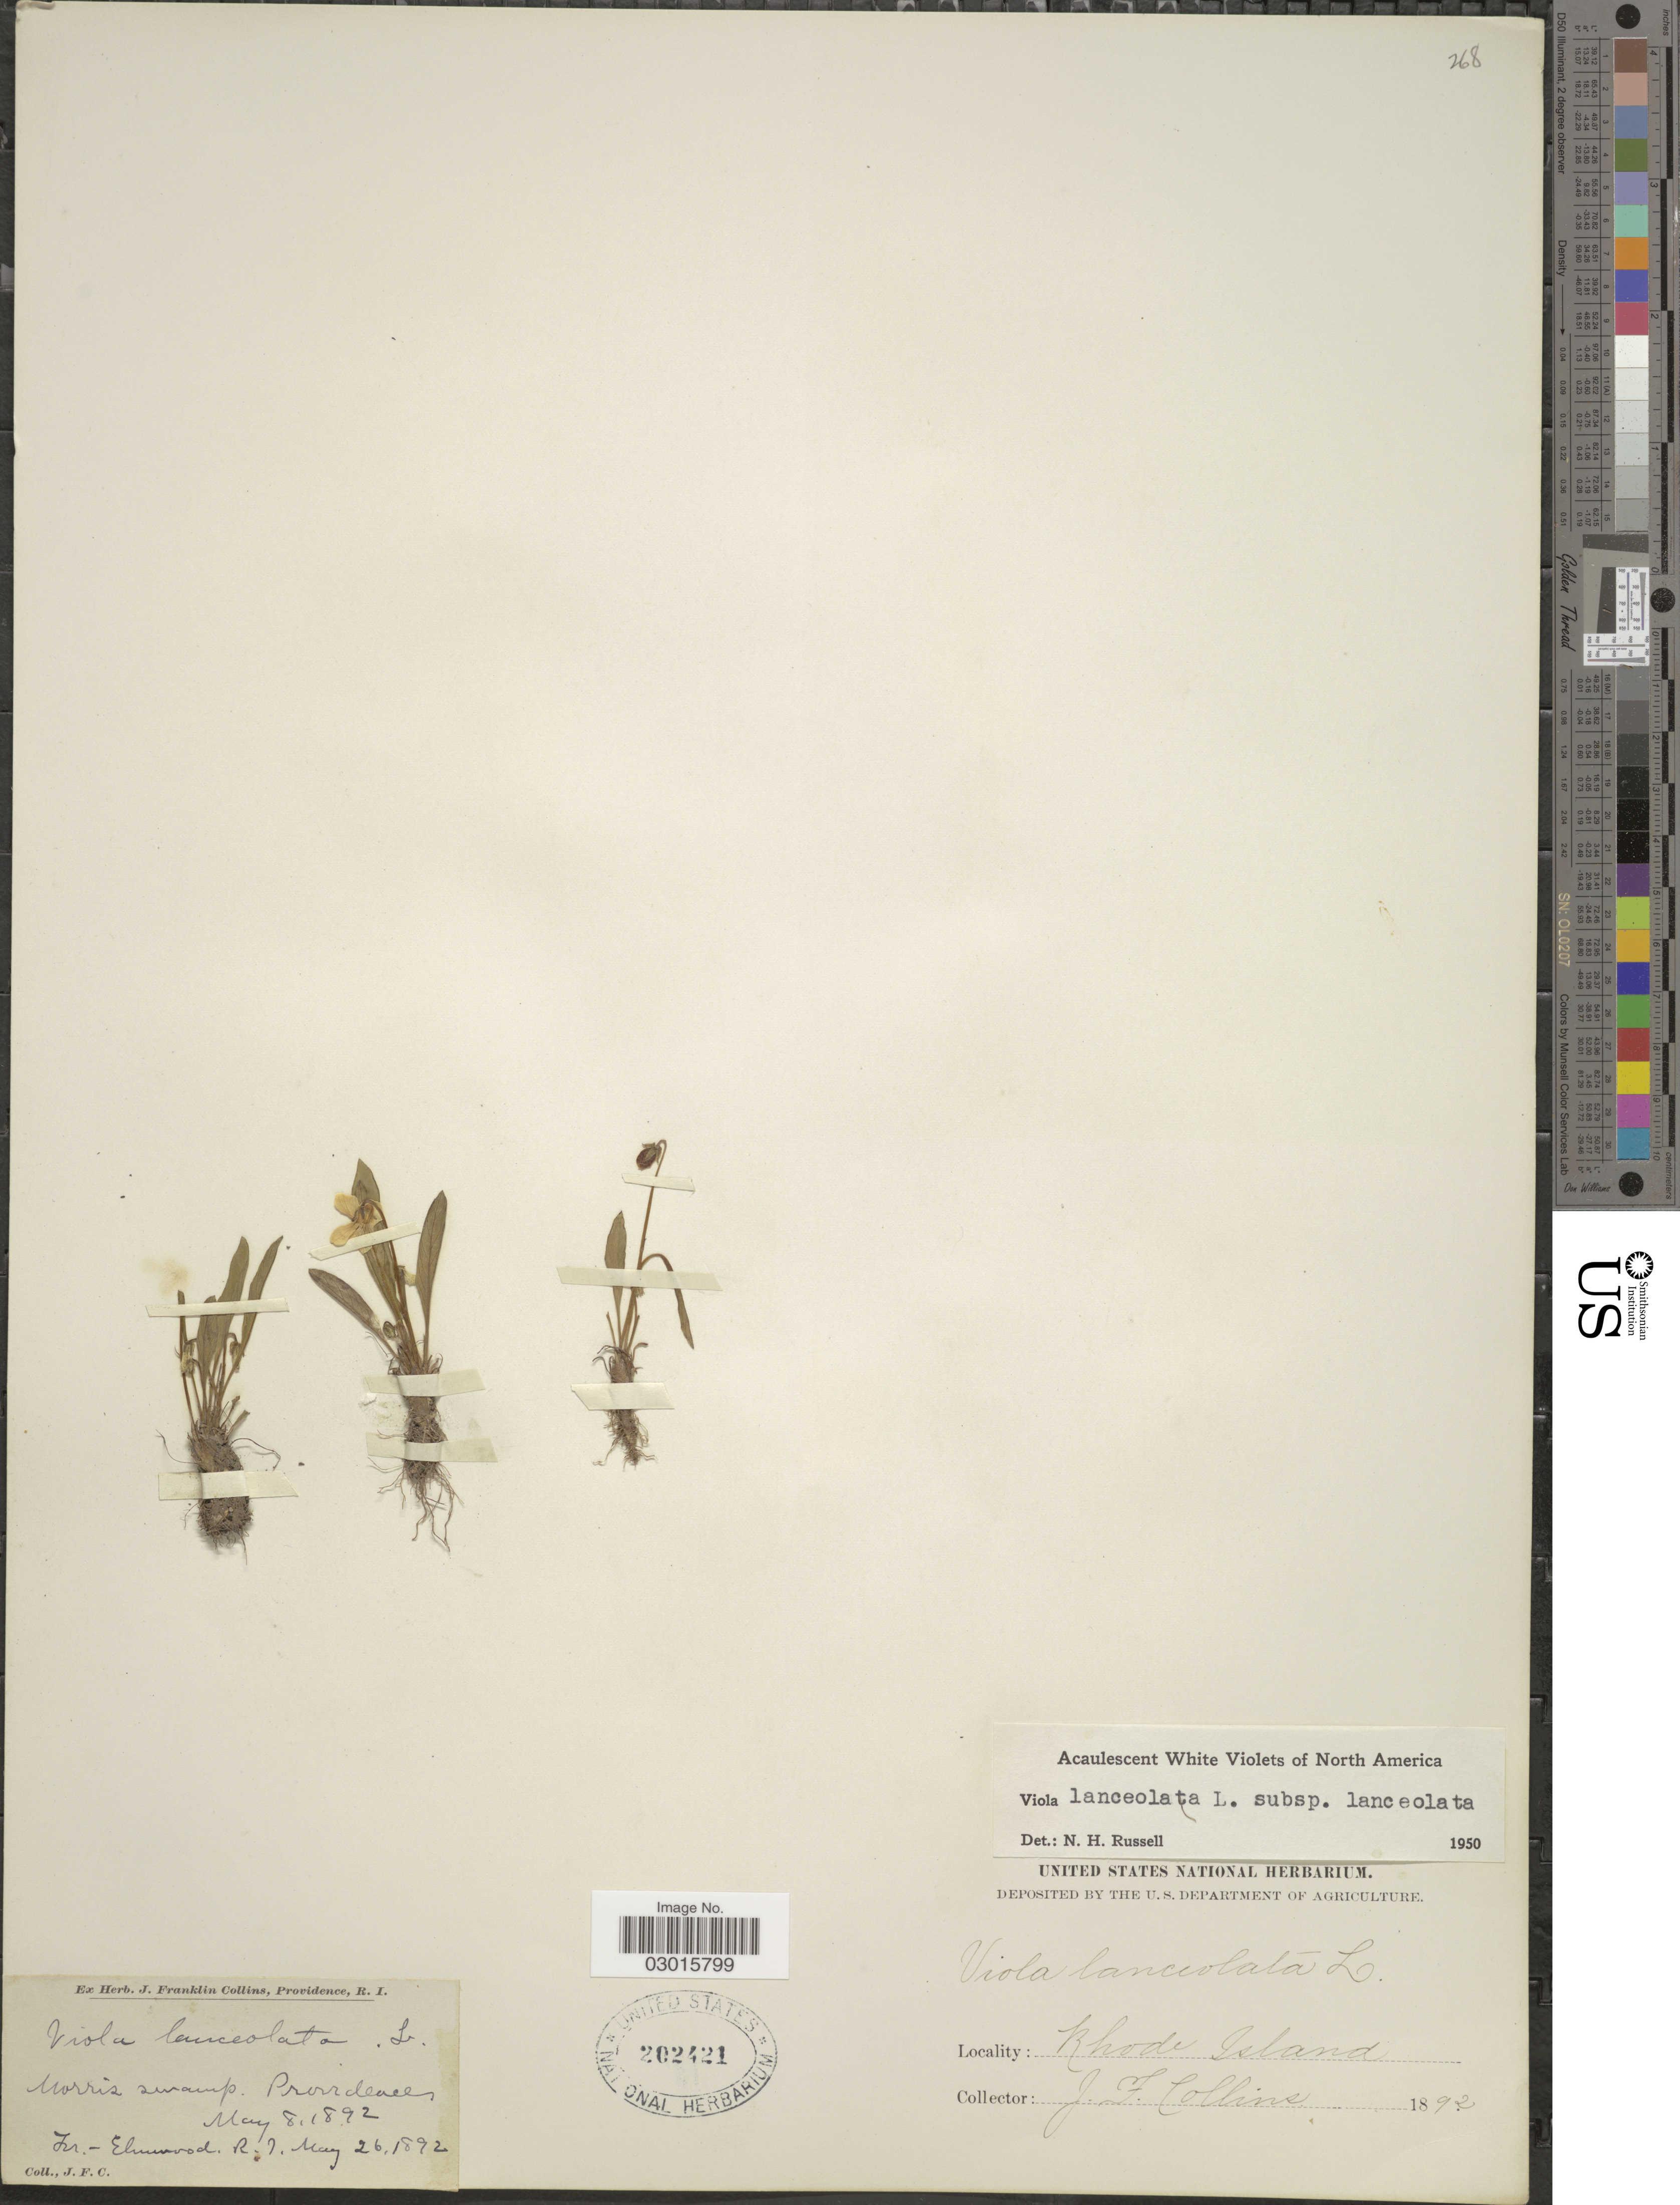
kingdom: Plantae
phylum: Tracheophyta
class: Magnoliopsida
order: Malpighiales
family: Violaceae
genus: Viola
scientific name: Viola lanceolata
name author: L.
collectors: J. Collins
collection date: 1892-05-08/1892-05-26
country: United States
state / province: Rhode Island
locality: Morris swamp. Providences, Terr. Elmwood.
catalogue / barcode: US 202421